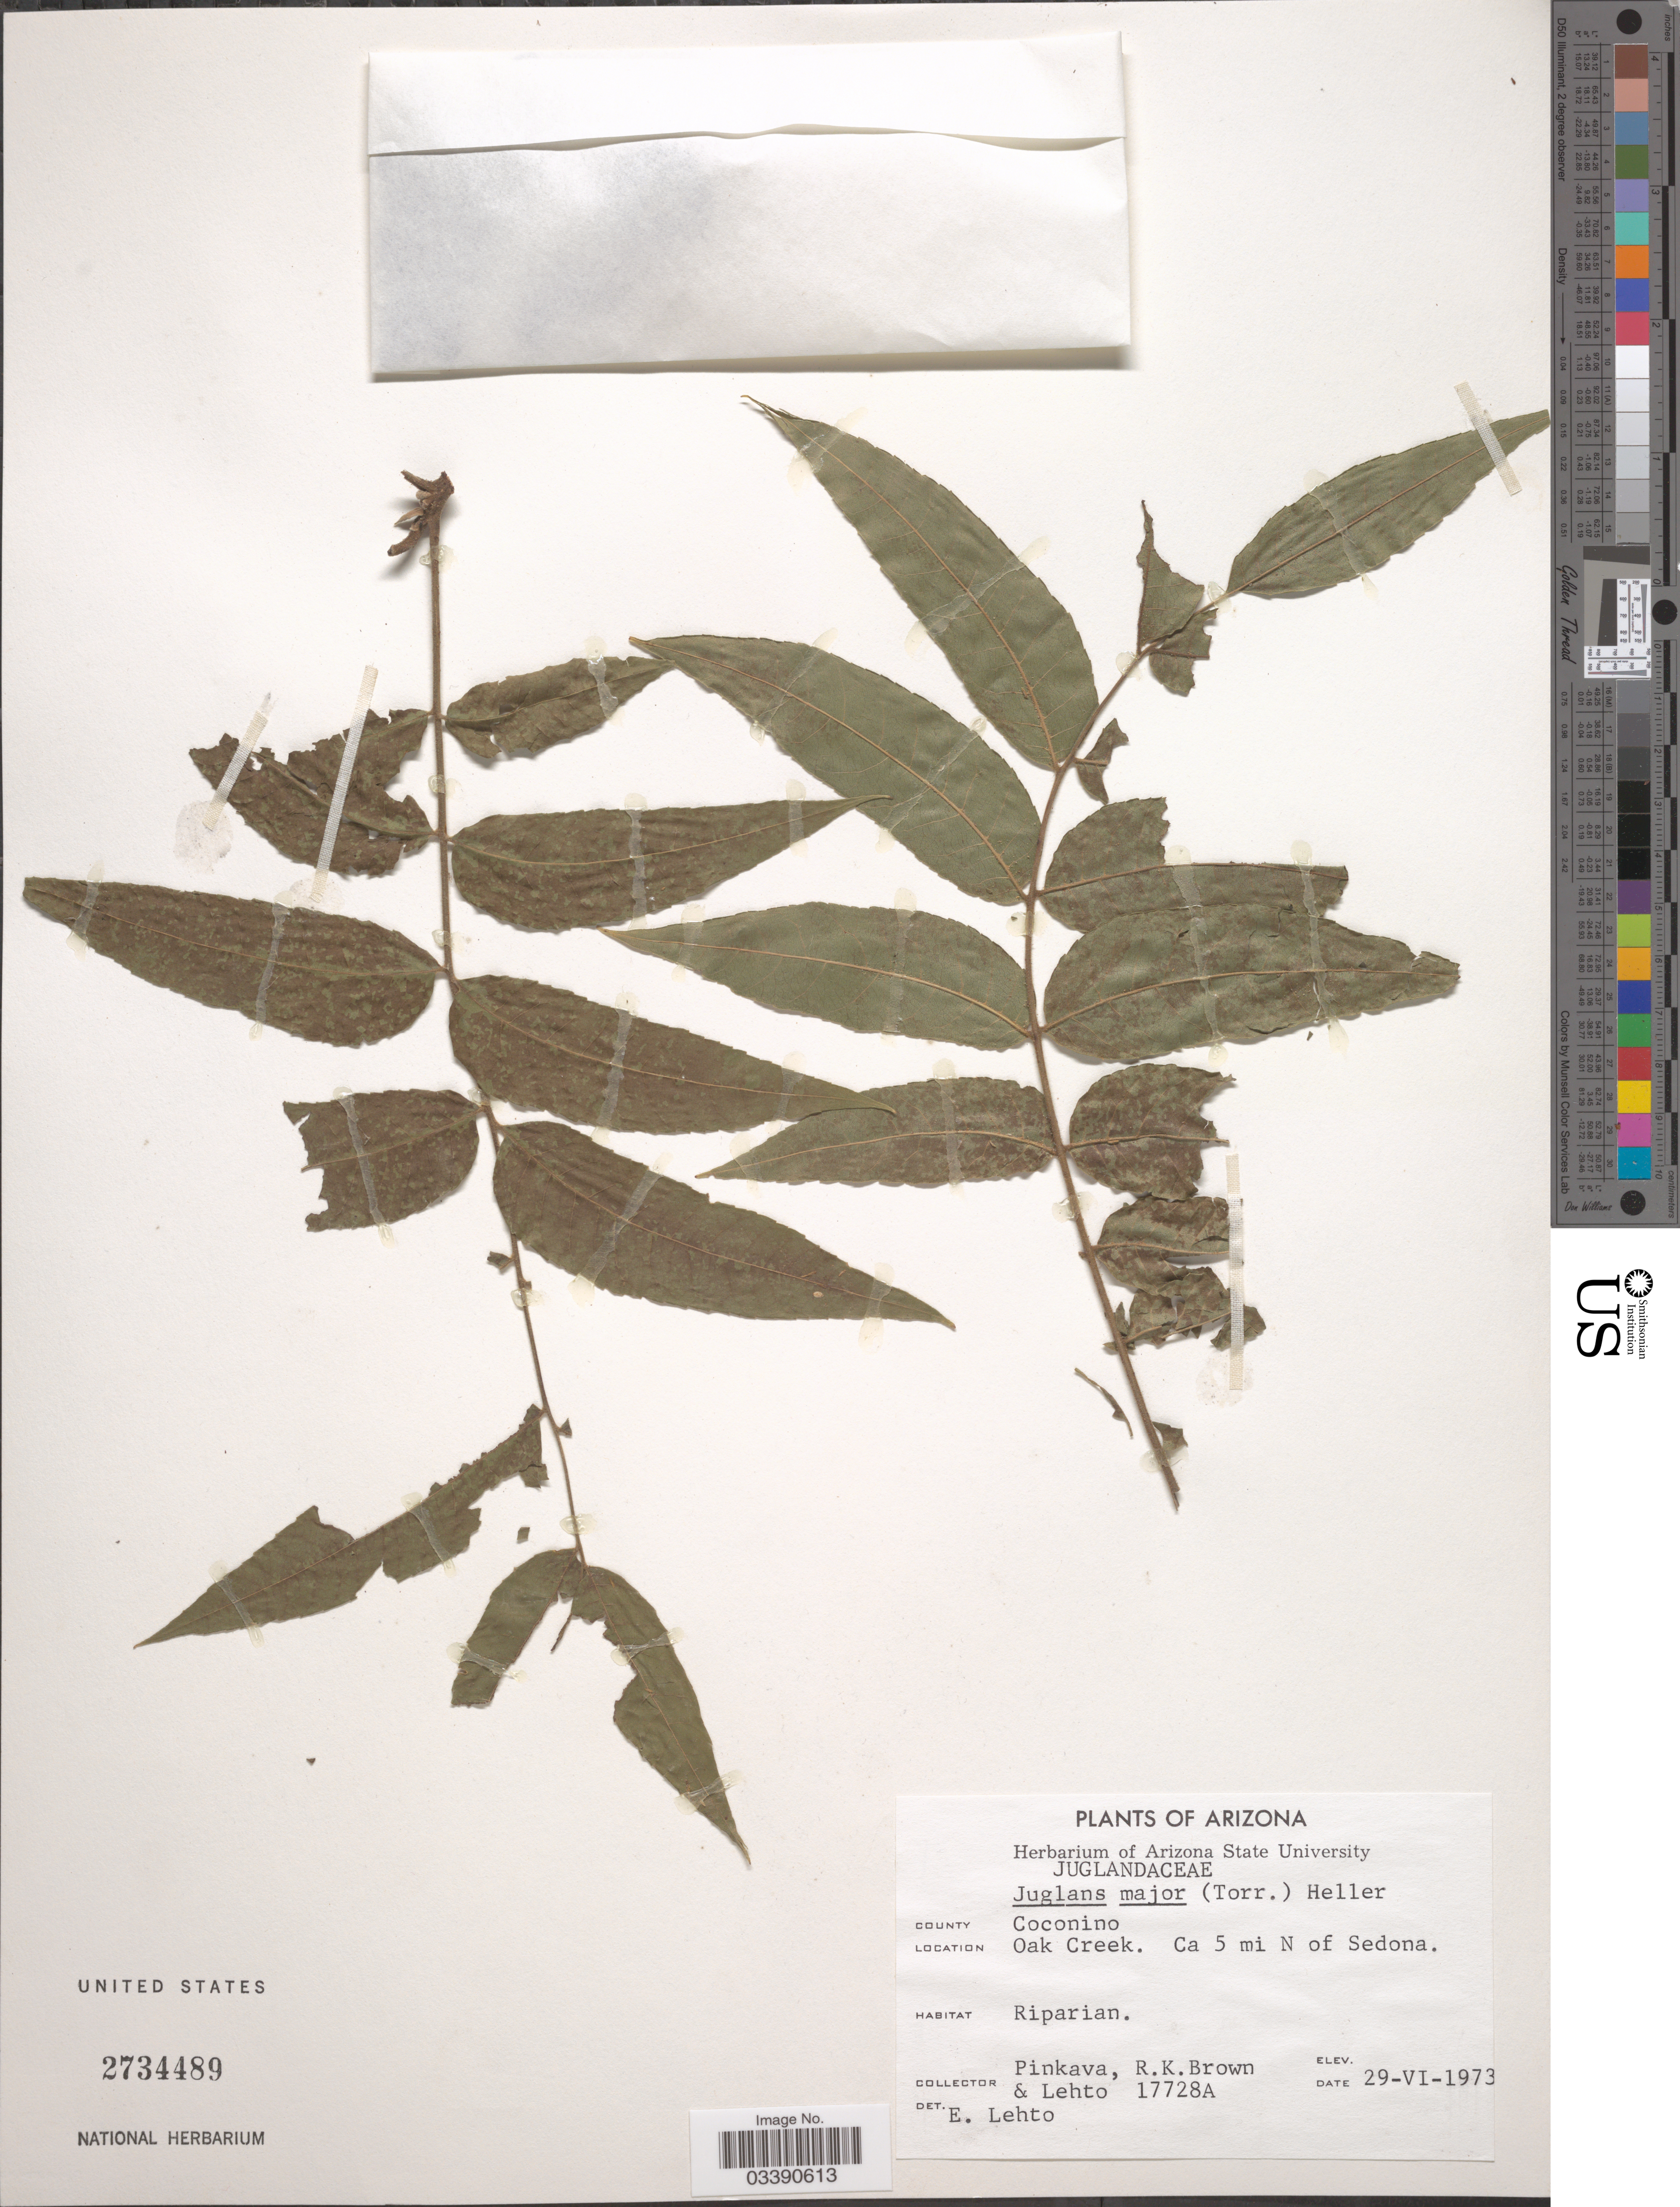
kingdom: Plantae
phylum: Tracheophyta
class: Magnoliopsida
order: Fagales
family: Juglandaceae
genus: Juglans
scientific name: Juglans major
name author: (Torr.) A. Heller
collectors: -. Pinkava, R. K. Brown & -. Lehto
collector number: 17728A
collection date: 1973-06-29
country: United States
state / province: Arizona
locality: County Coconino. Oak Creek. Ca 5 mi N of Sedona.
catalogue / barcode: US 2734489